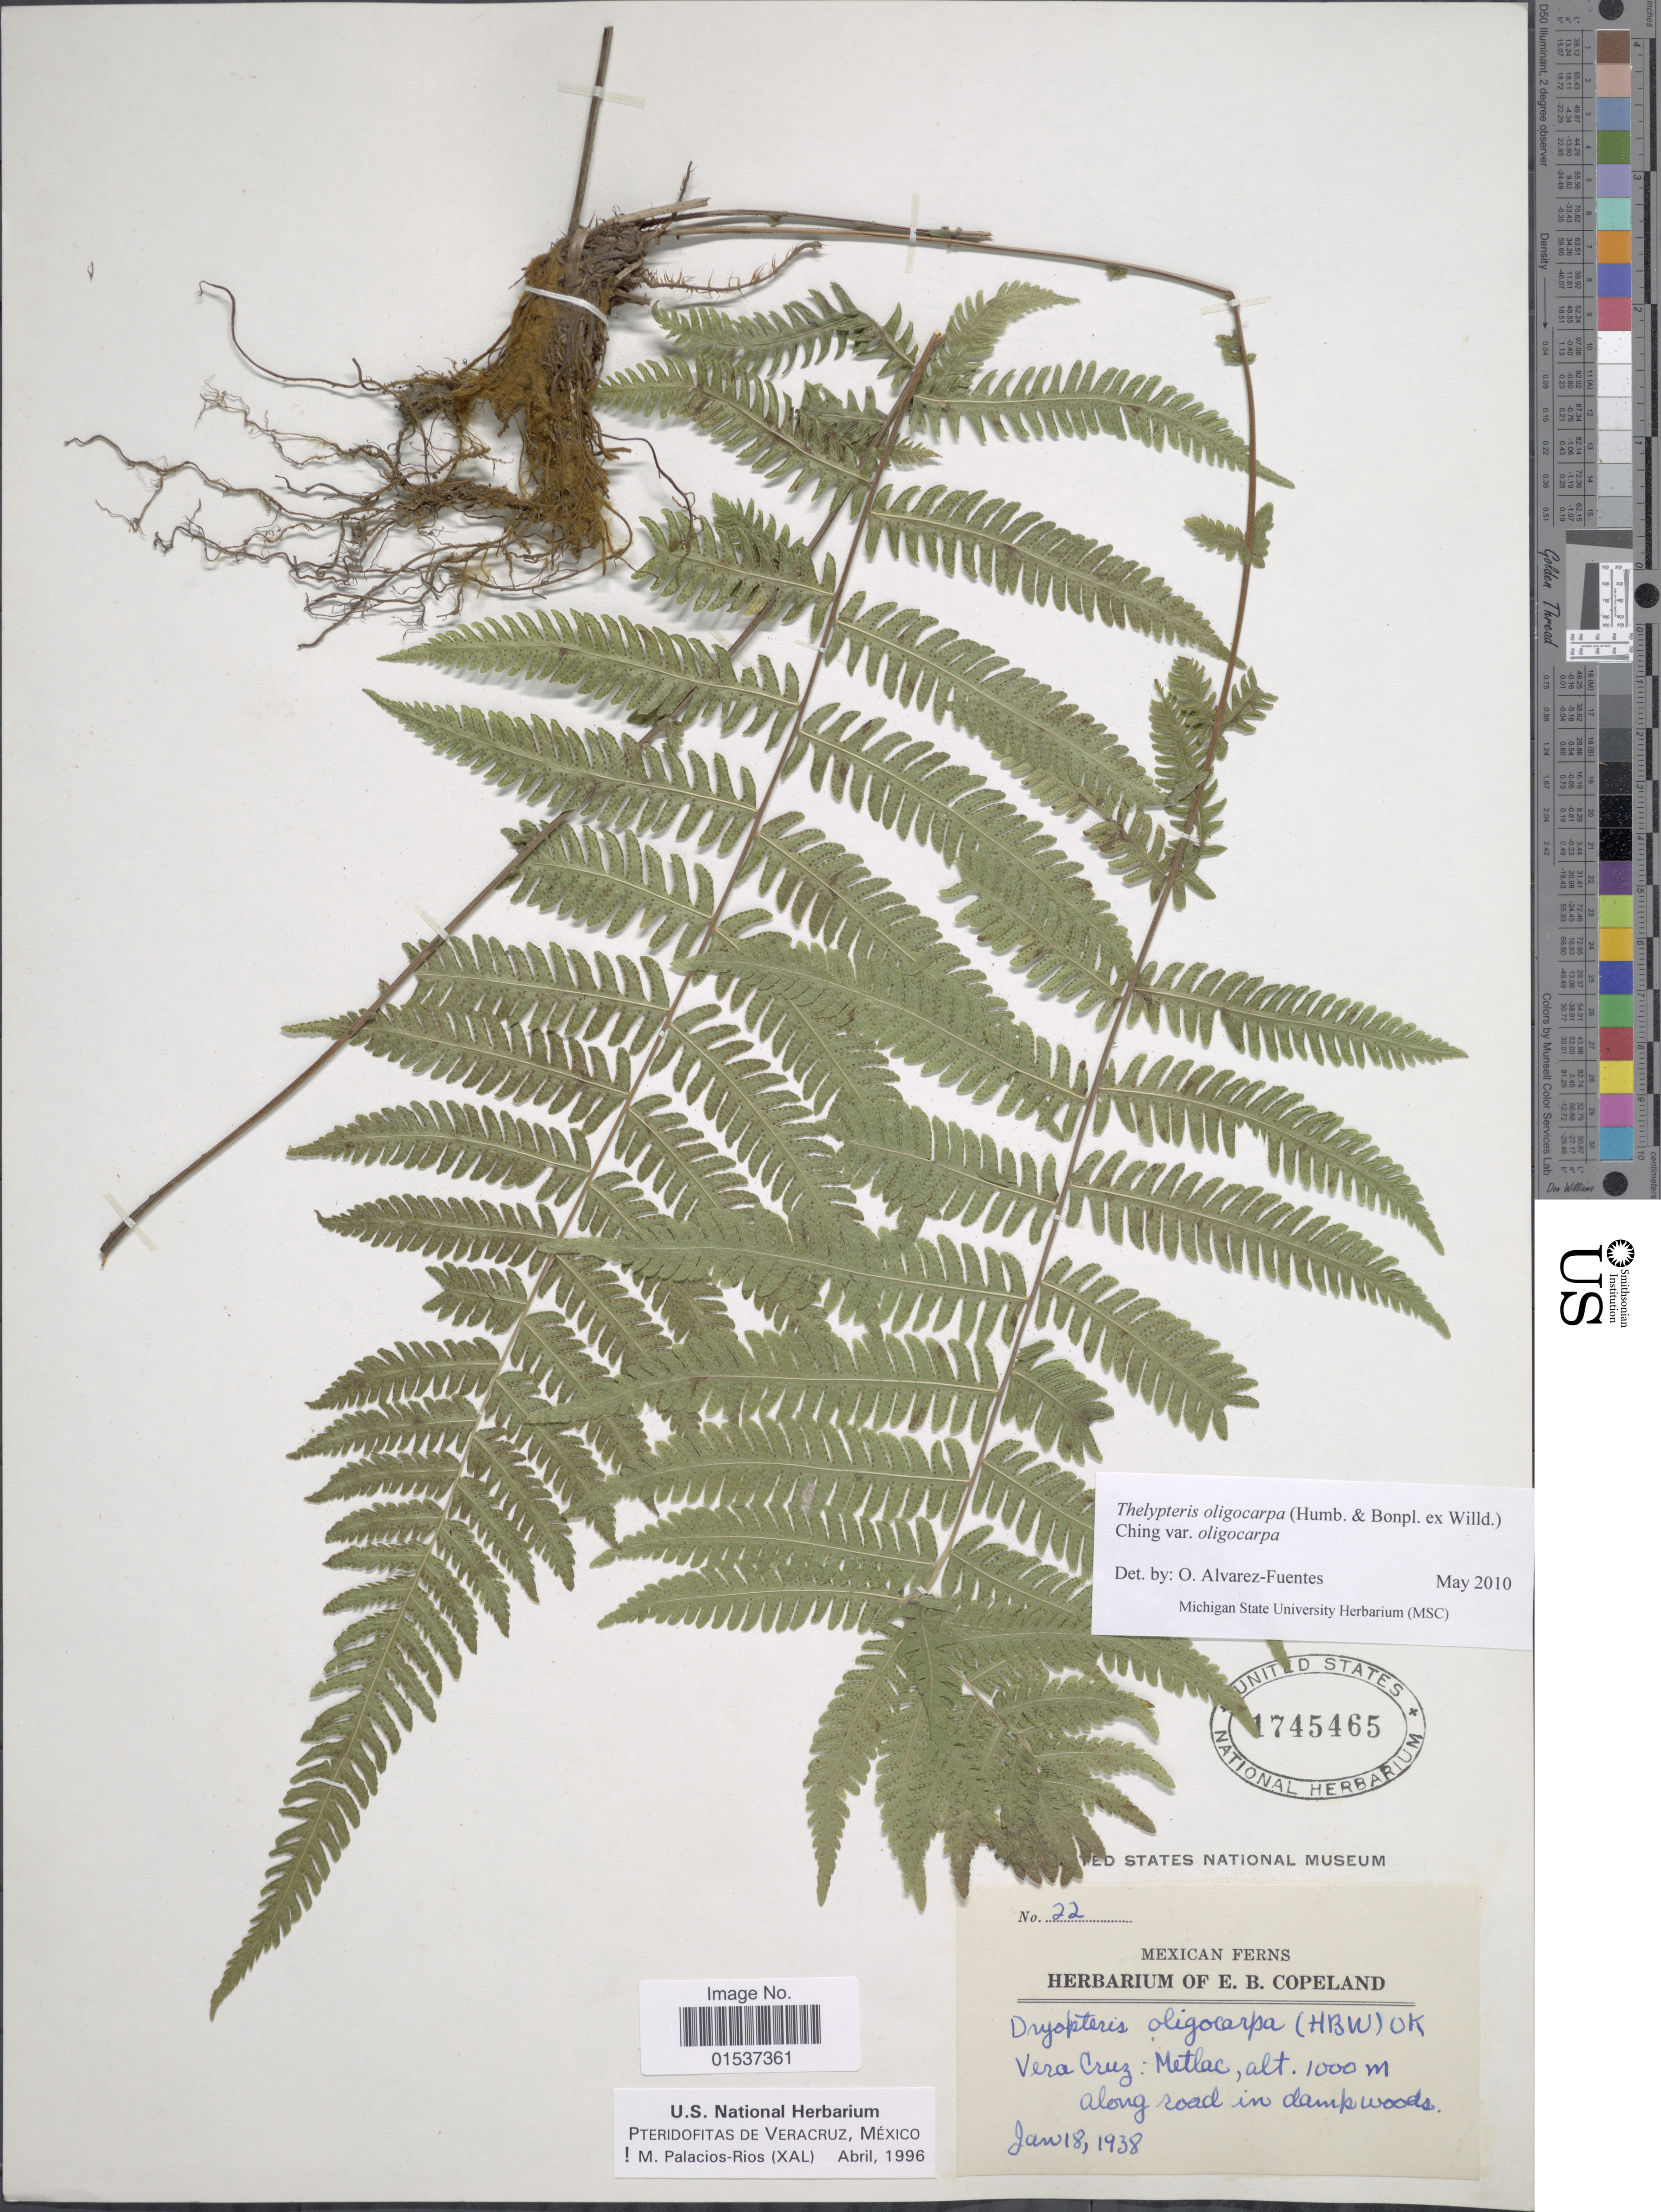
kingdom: Plantae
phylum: Tracheophyta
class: Polypodiopsida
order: Polypodiales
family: Thelypteridaceae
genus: Amauropelta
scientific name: Amauropelta oligocarpa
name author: (Humb. & Bonpl. ex Willd.) Pic. Serm.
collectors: ex herb. E. B. Copeland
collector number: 22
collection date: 1938-01-18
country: Mexico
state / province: Veracruz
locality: Vera Cruz: Metlac, along road in damp woods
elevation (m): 1000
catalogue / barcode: US 1745465